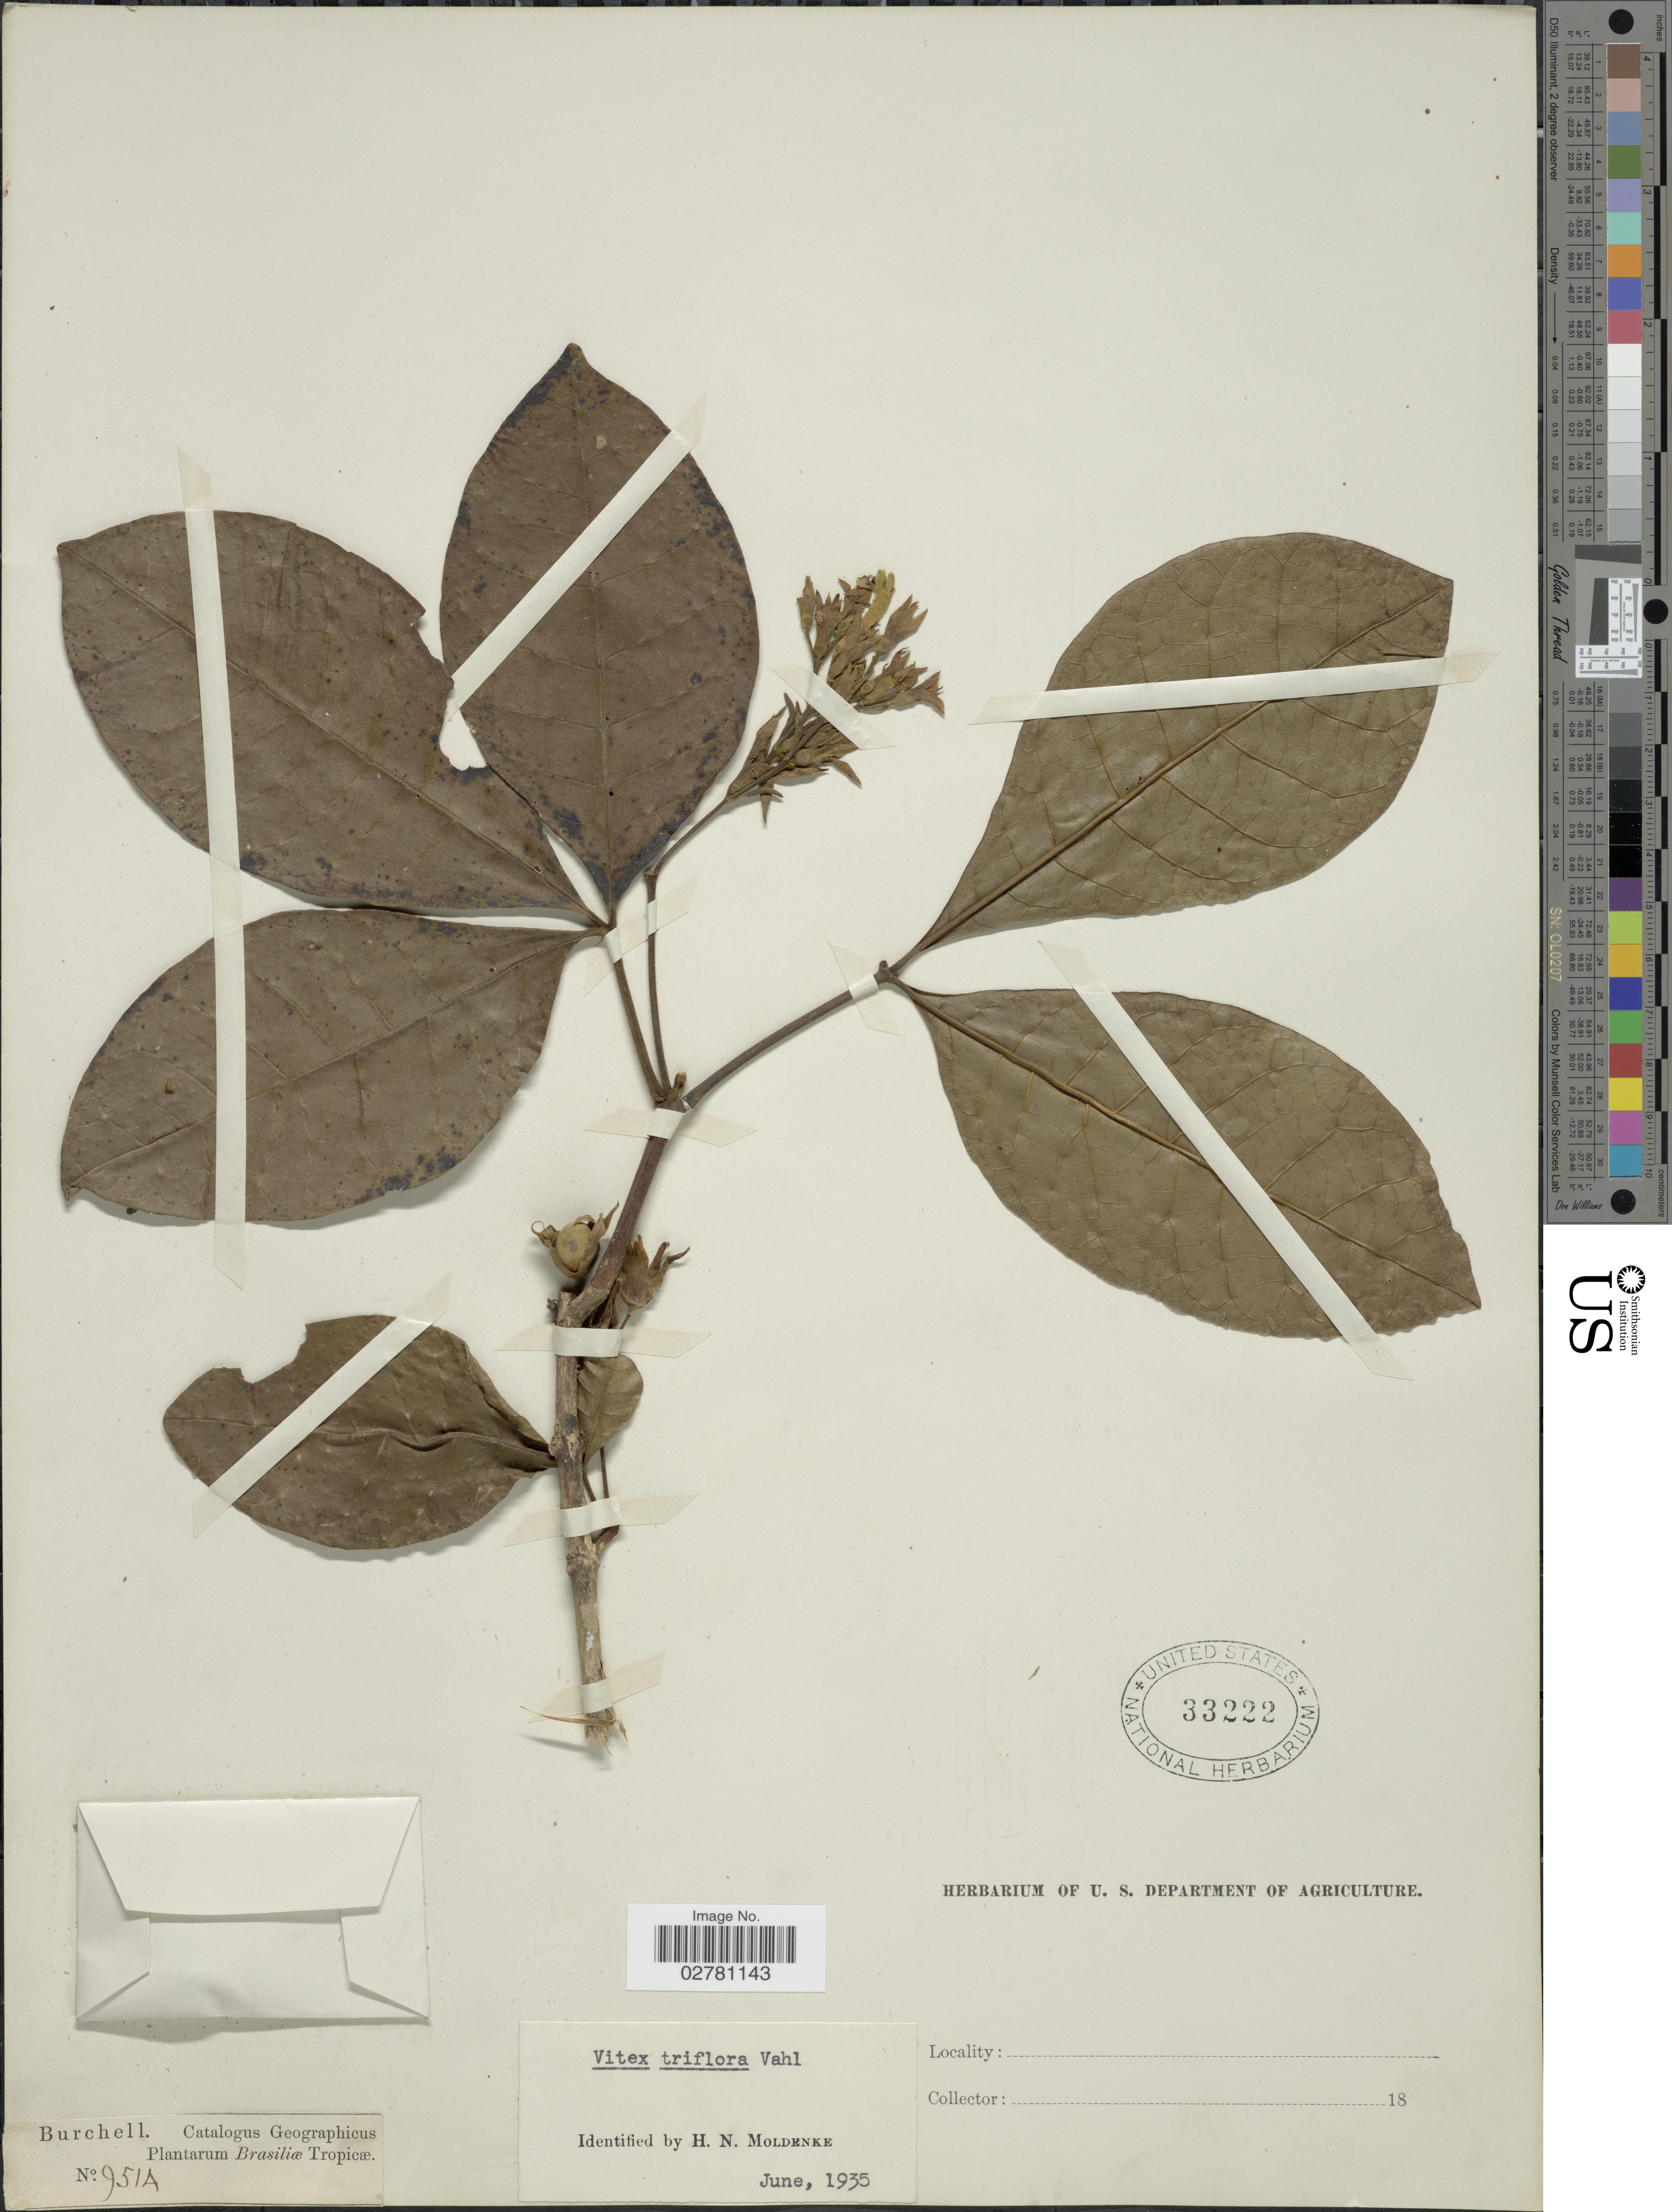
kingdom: Plantae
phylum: Tracheophyta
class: Magnoliopsida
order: Lamiales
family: Lamiaceae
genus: Vitex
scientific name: Vitex triflora var. triflora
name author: Vahl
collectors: ex herb. U. S. Department of Agriculture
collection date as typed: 18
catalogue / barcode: US 33222